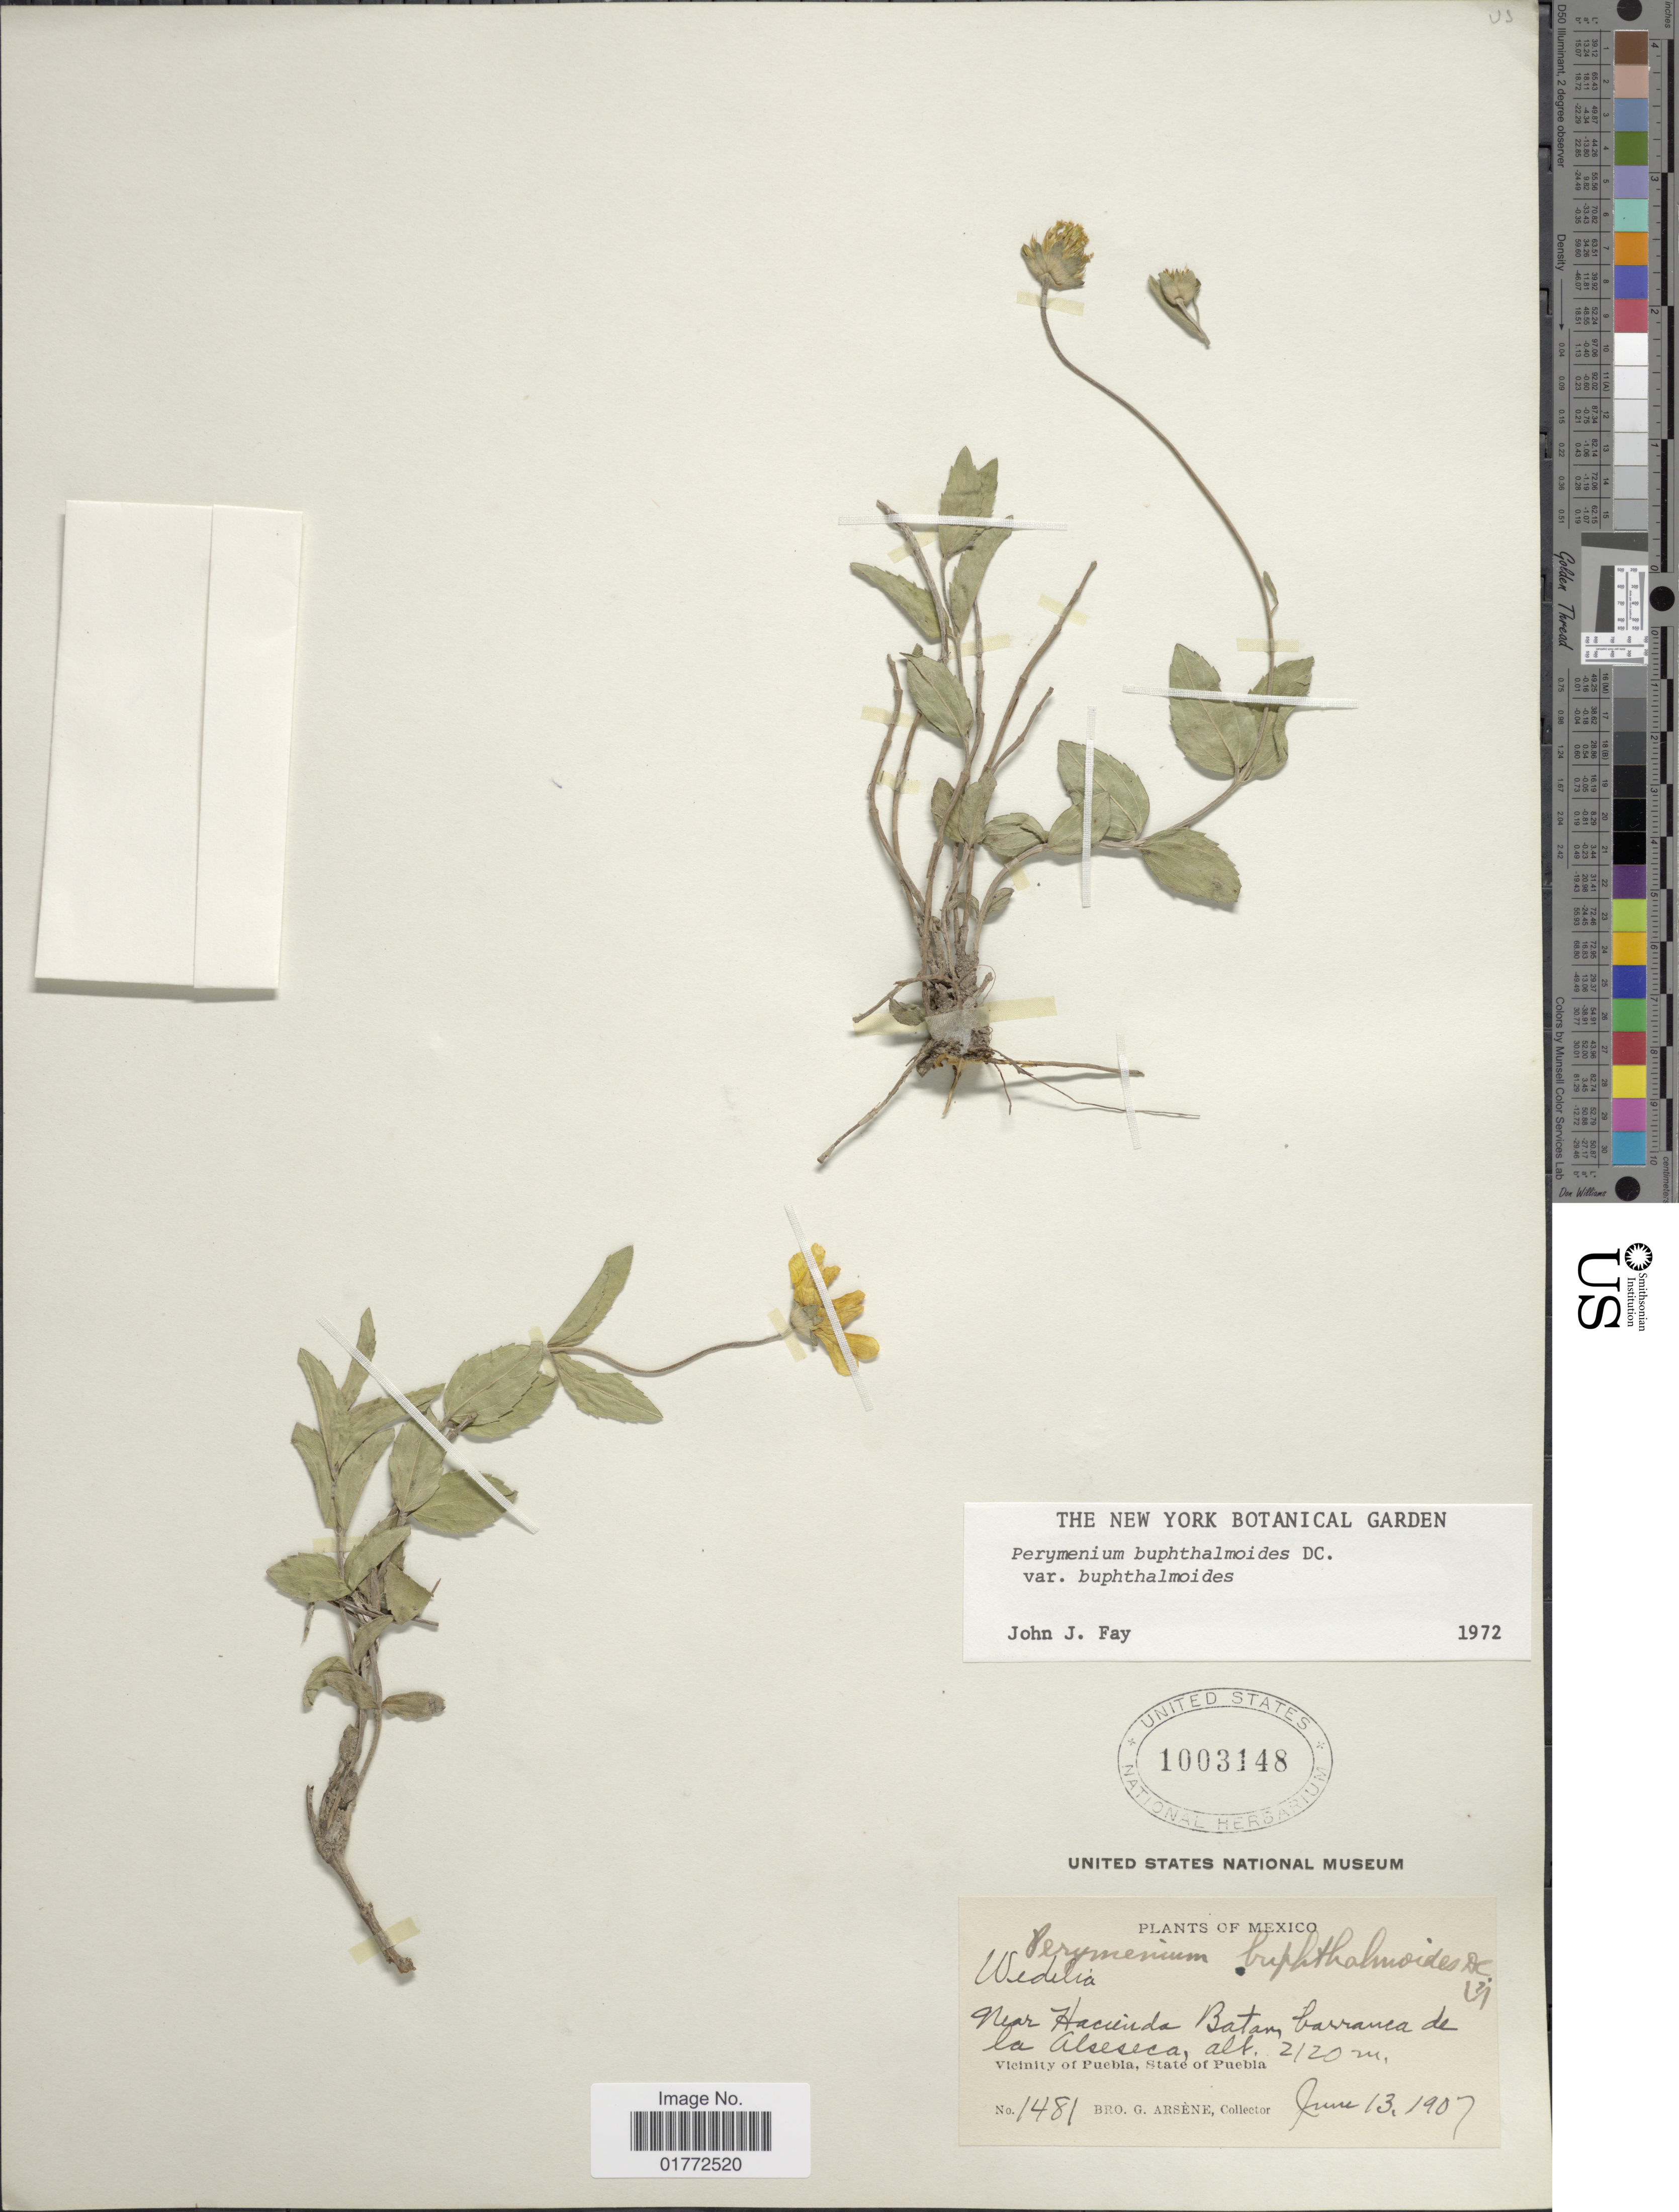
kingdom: Plantae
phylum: Tracheophyta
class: Magnoliopsida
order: Asterales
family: Asteraceae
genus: Perymenium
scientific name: Perymenium buphthalmoides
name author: DC.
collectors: Bro. G. Arsène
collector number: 1481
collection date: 1907-06-13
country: Mexico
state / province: Puebla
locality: Near Hacienda Batan, barranca de la Alseseca, Vicinity of Puebla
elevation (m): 2120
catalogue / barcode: US 1003148